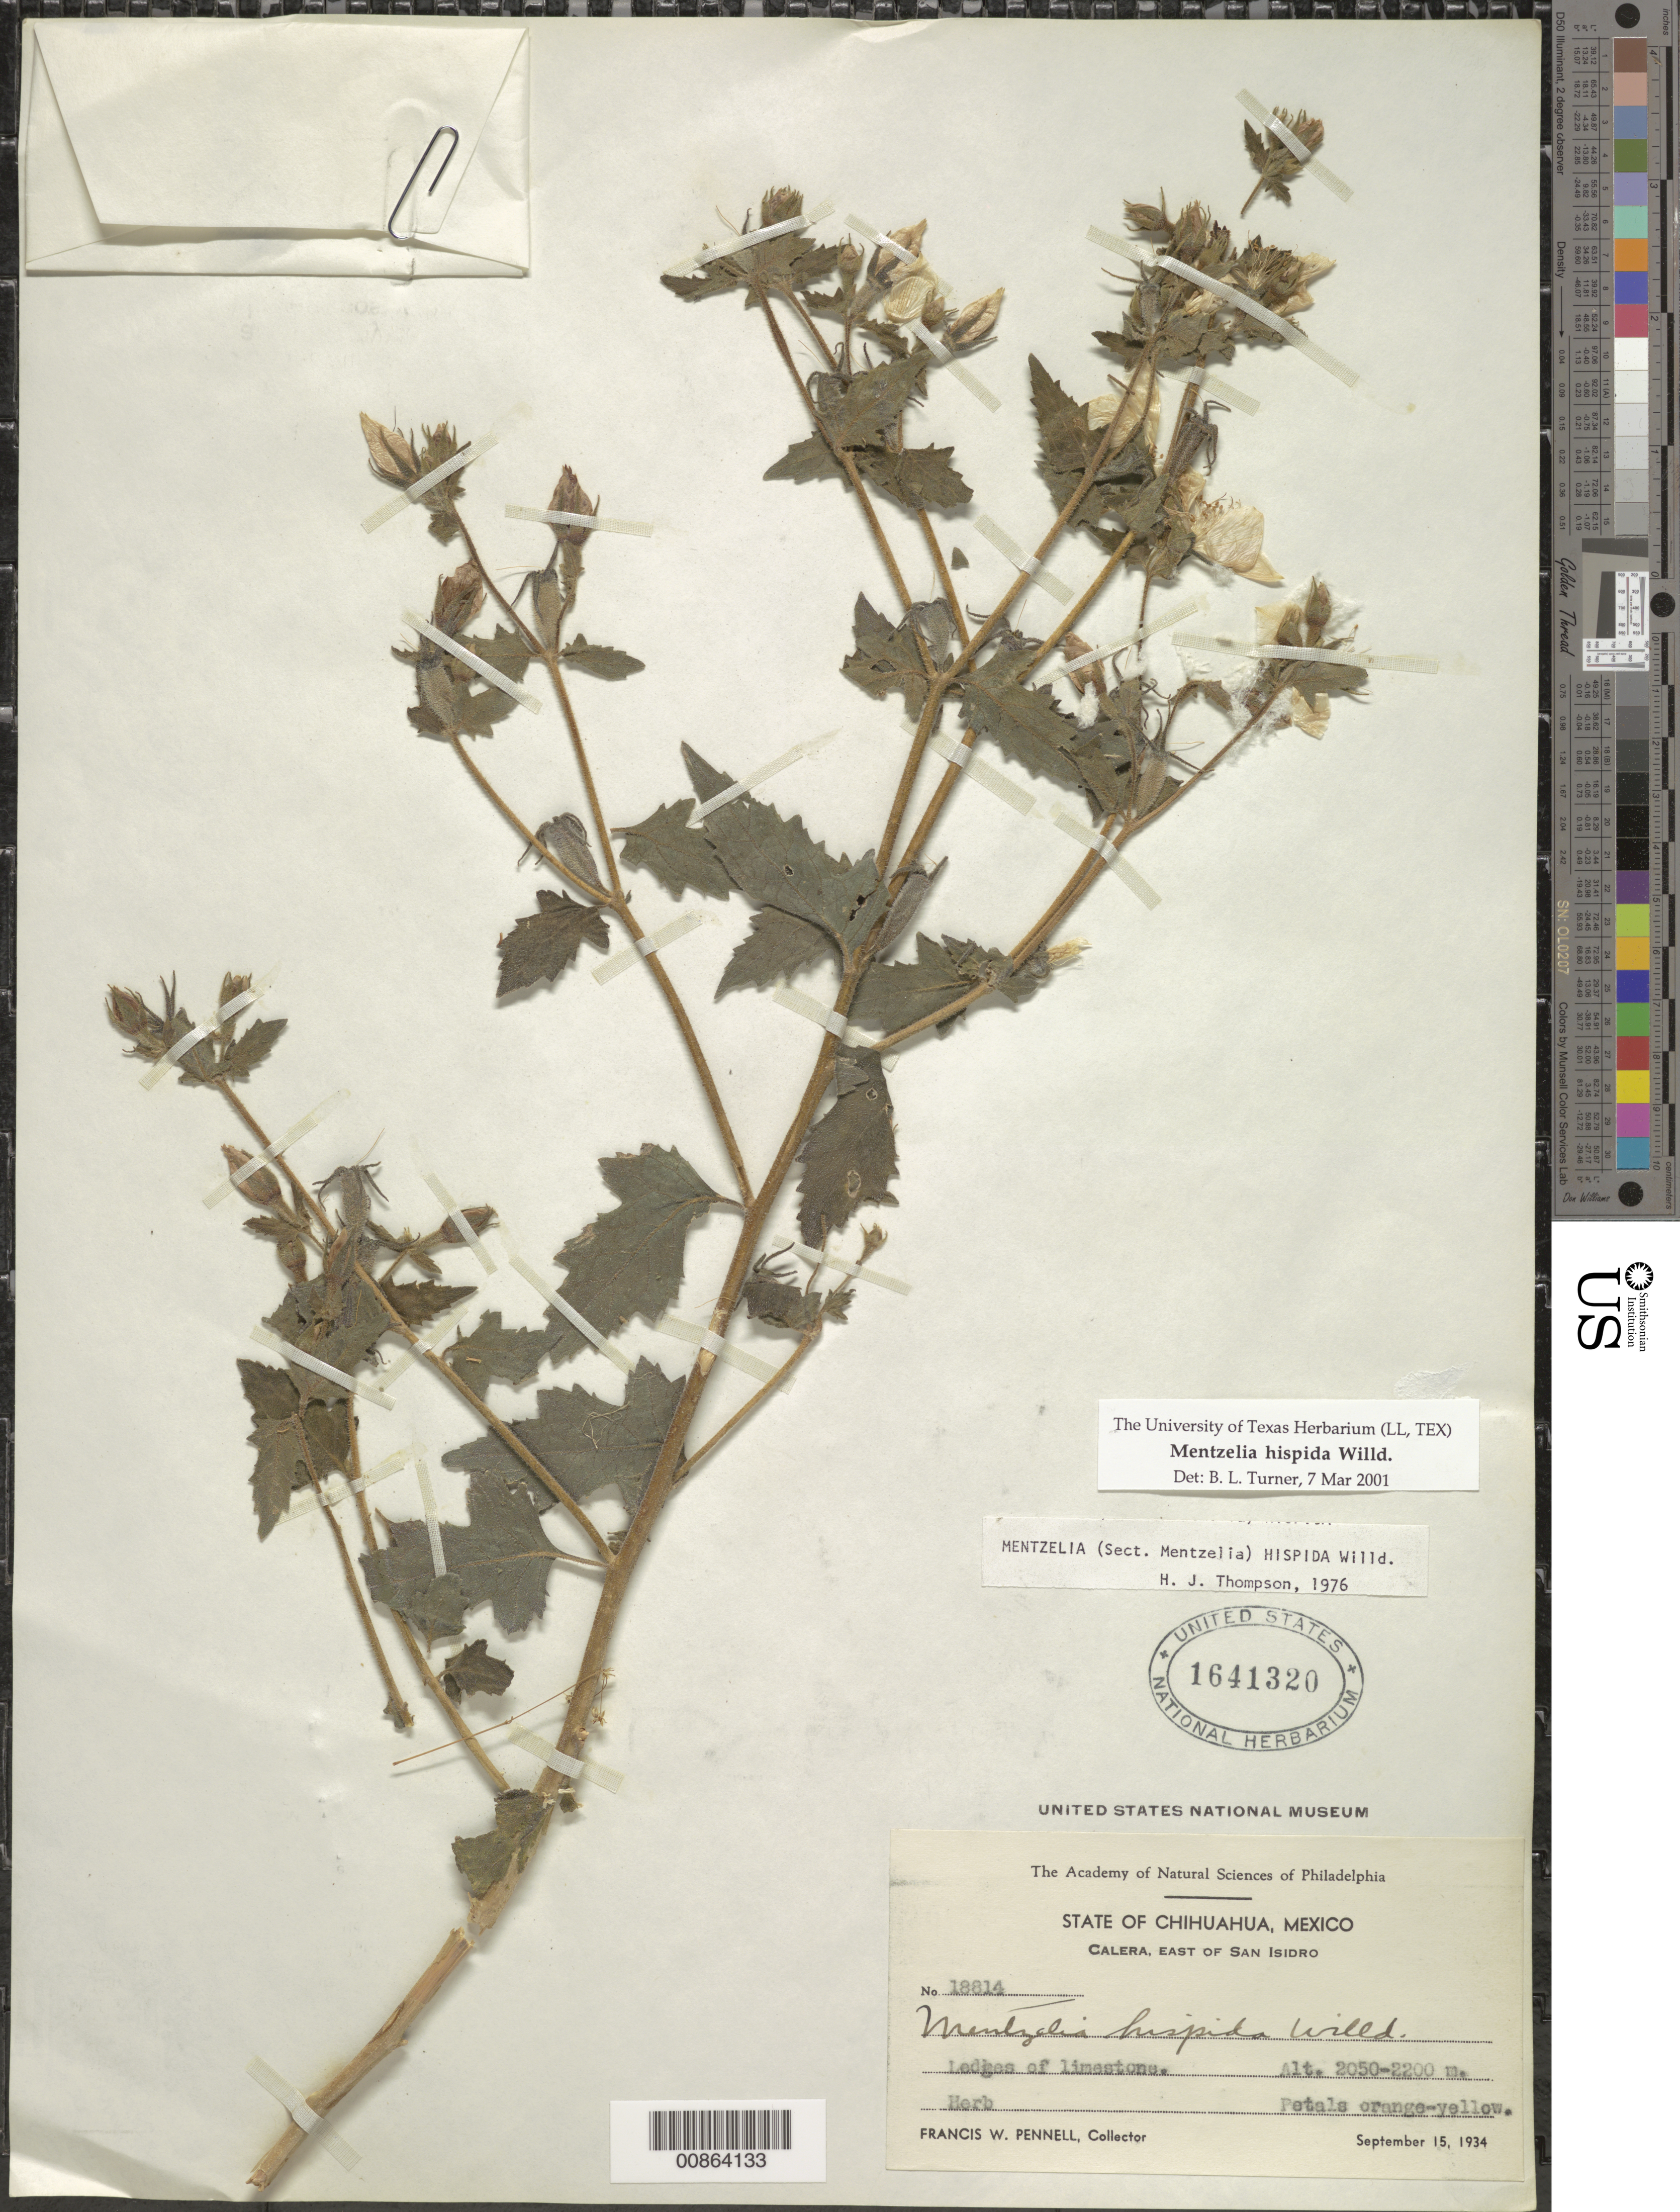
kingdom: Plantae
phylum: Tracheophyta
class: Magnoliopsida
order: Cornales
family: Loasaceae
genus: Mentzelia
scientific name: Mentzelia hispida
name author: Willd.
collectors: F. W. Pennell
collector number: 18814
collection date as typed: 15 Sep 1934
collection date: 1934-09-15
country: Mexico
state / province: Chihuahua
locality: Calera, east of San Isidro, Chihuahua.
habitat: Ledges of limestone.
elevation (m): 2200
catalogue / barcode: US 1641320